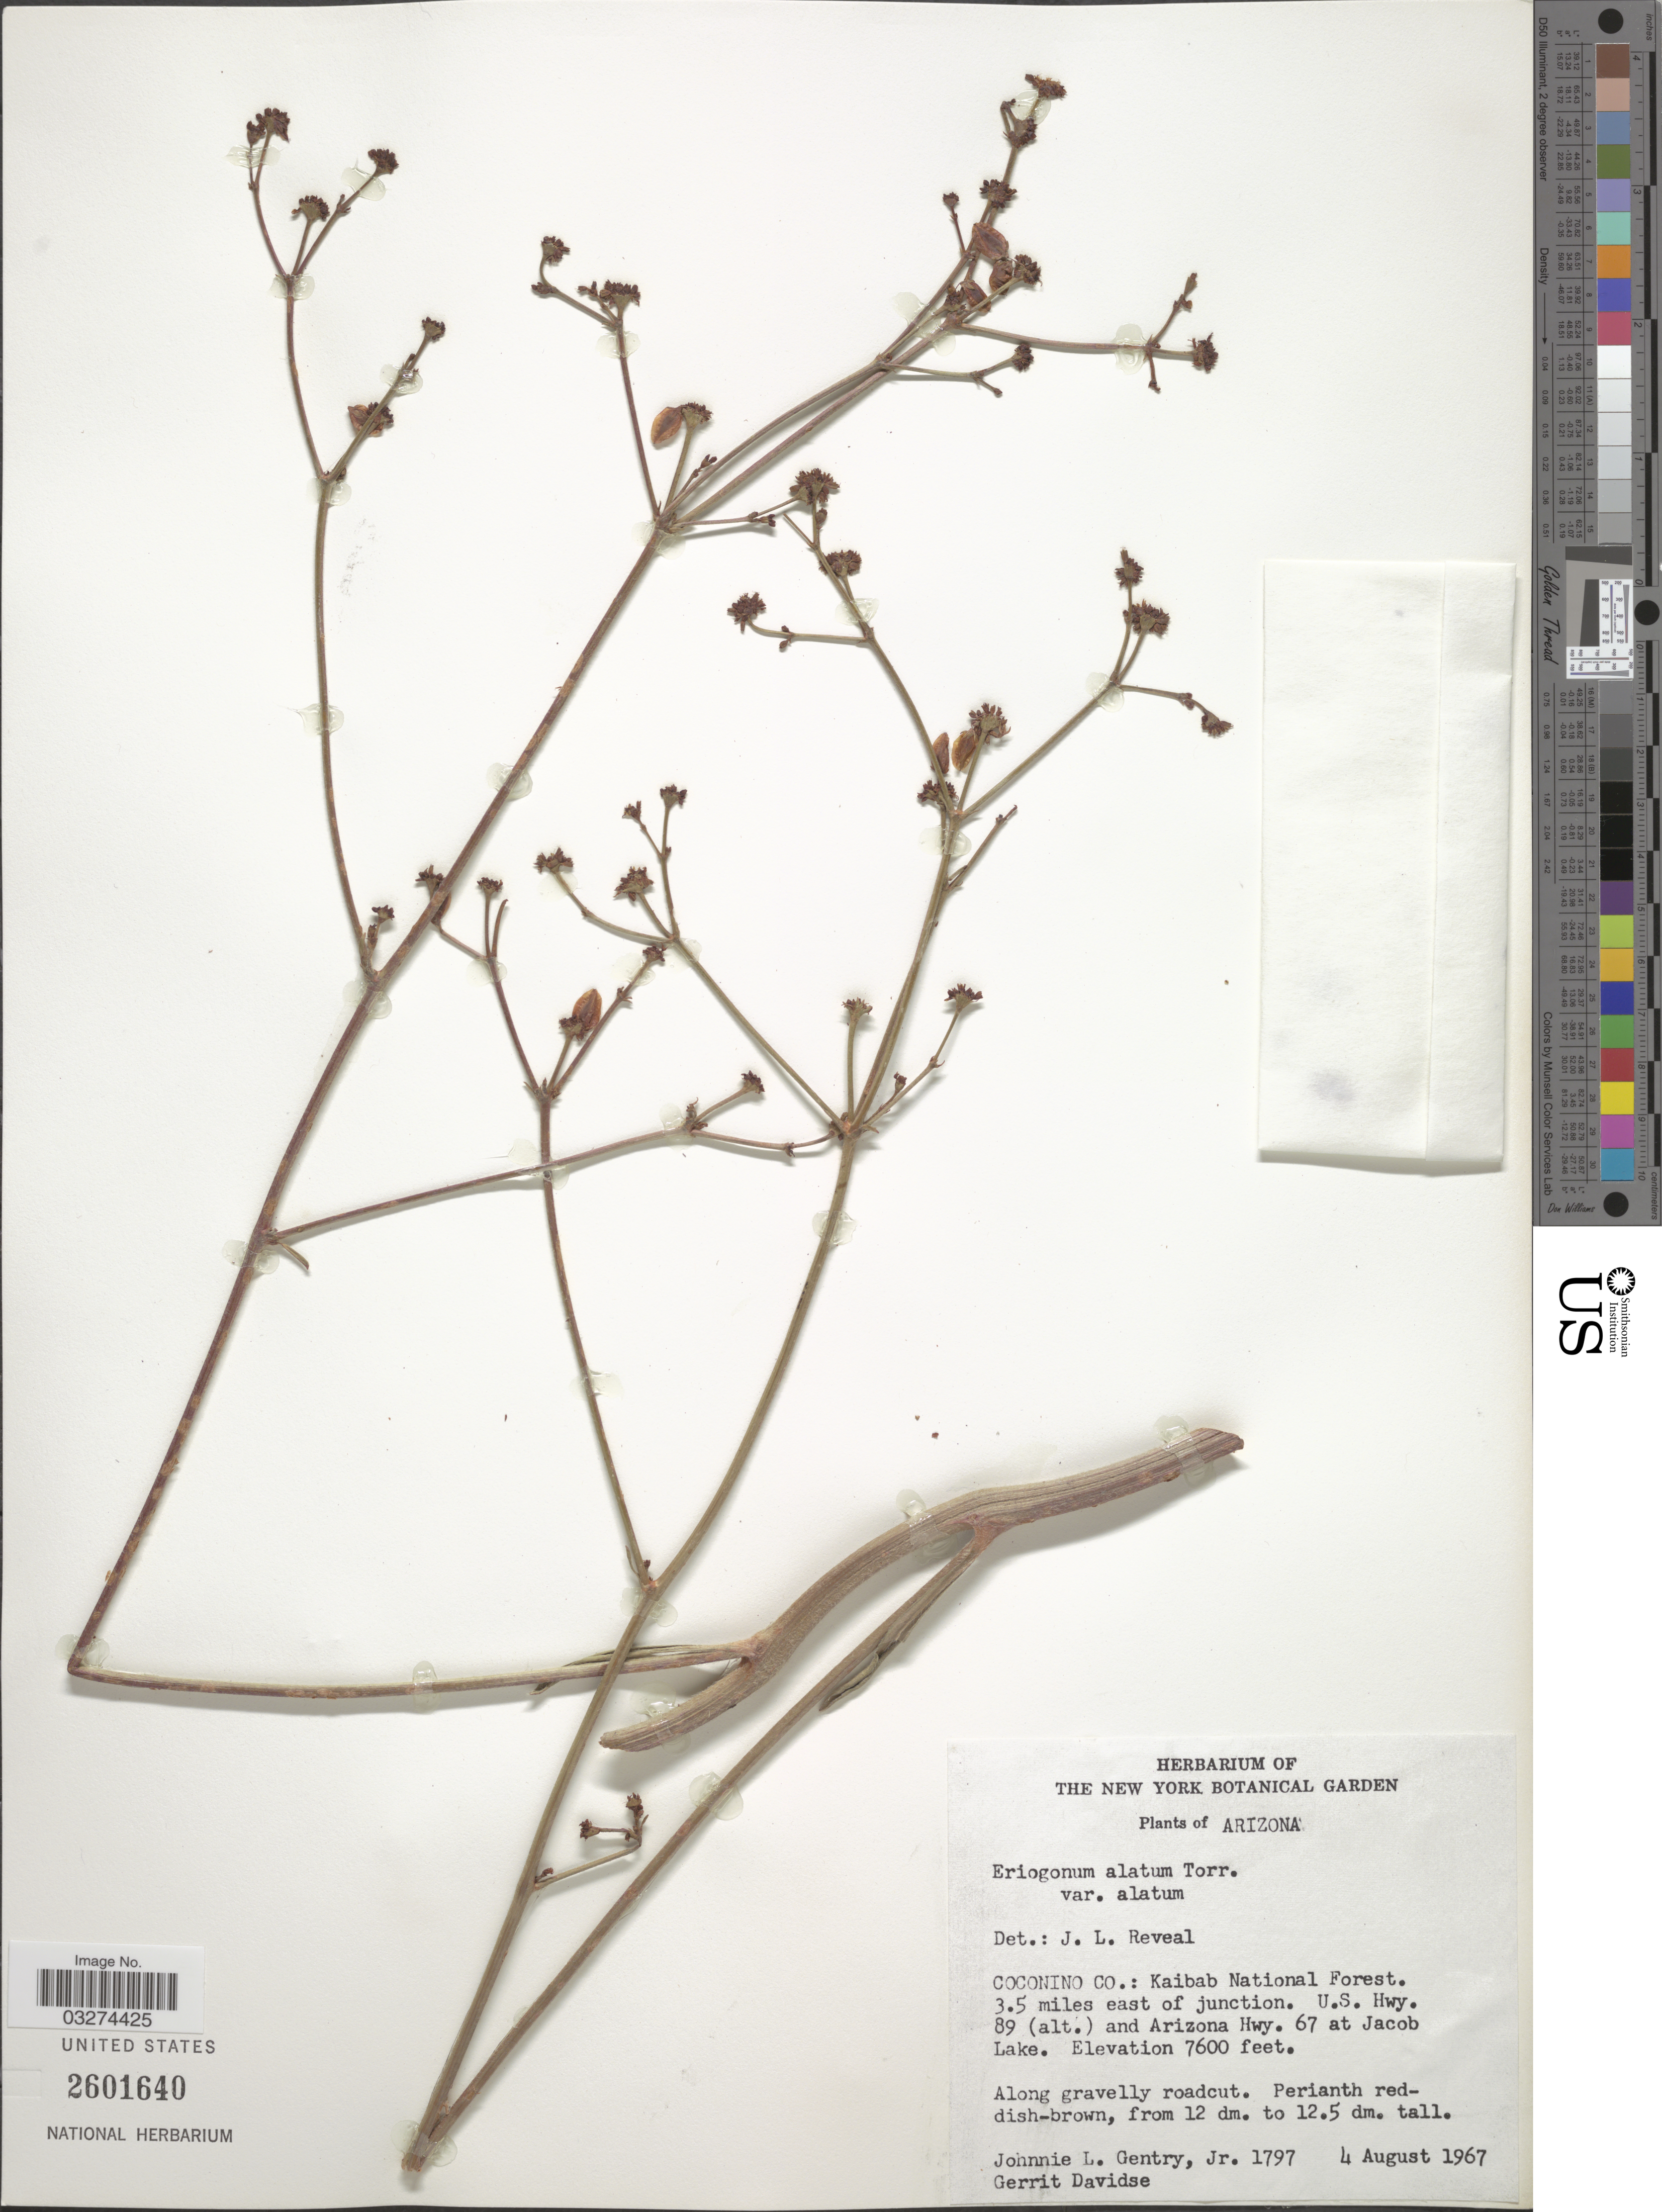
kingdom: Plantae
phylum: Tracheophyta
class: Magnoliopsida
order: Caryophyllales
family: Polygonaceae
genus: Eriogonum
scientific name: Eriogonum alatum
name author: Torr.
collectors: J. L. Gentry & G. Davidse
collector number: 1797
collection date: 1967-08-04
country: United States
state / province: Arizona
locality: Coconino Co.: Kaibab National Forest. 3.5 miles east of junction. U.S. Hwy. 89 (alt.) and Arizona Hwy. 67 at Jacob Lake.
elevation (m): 2316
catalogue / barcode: US 2601640